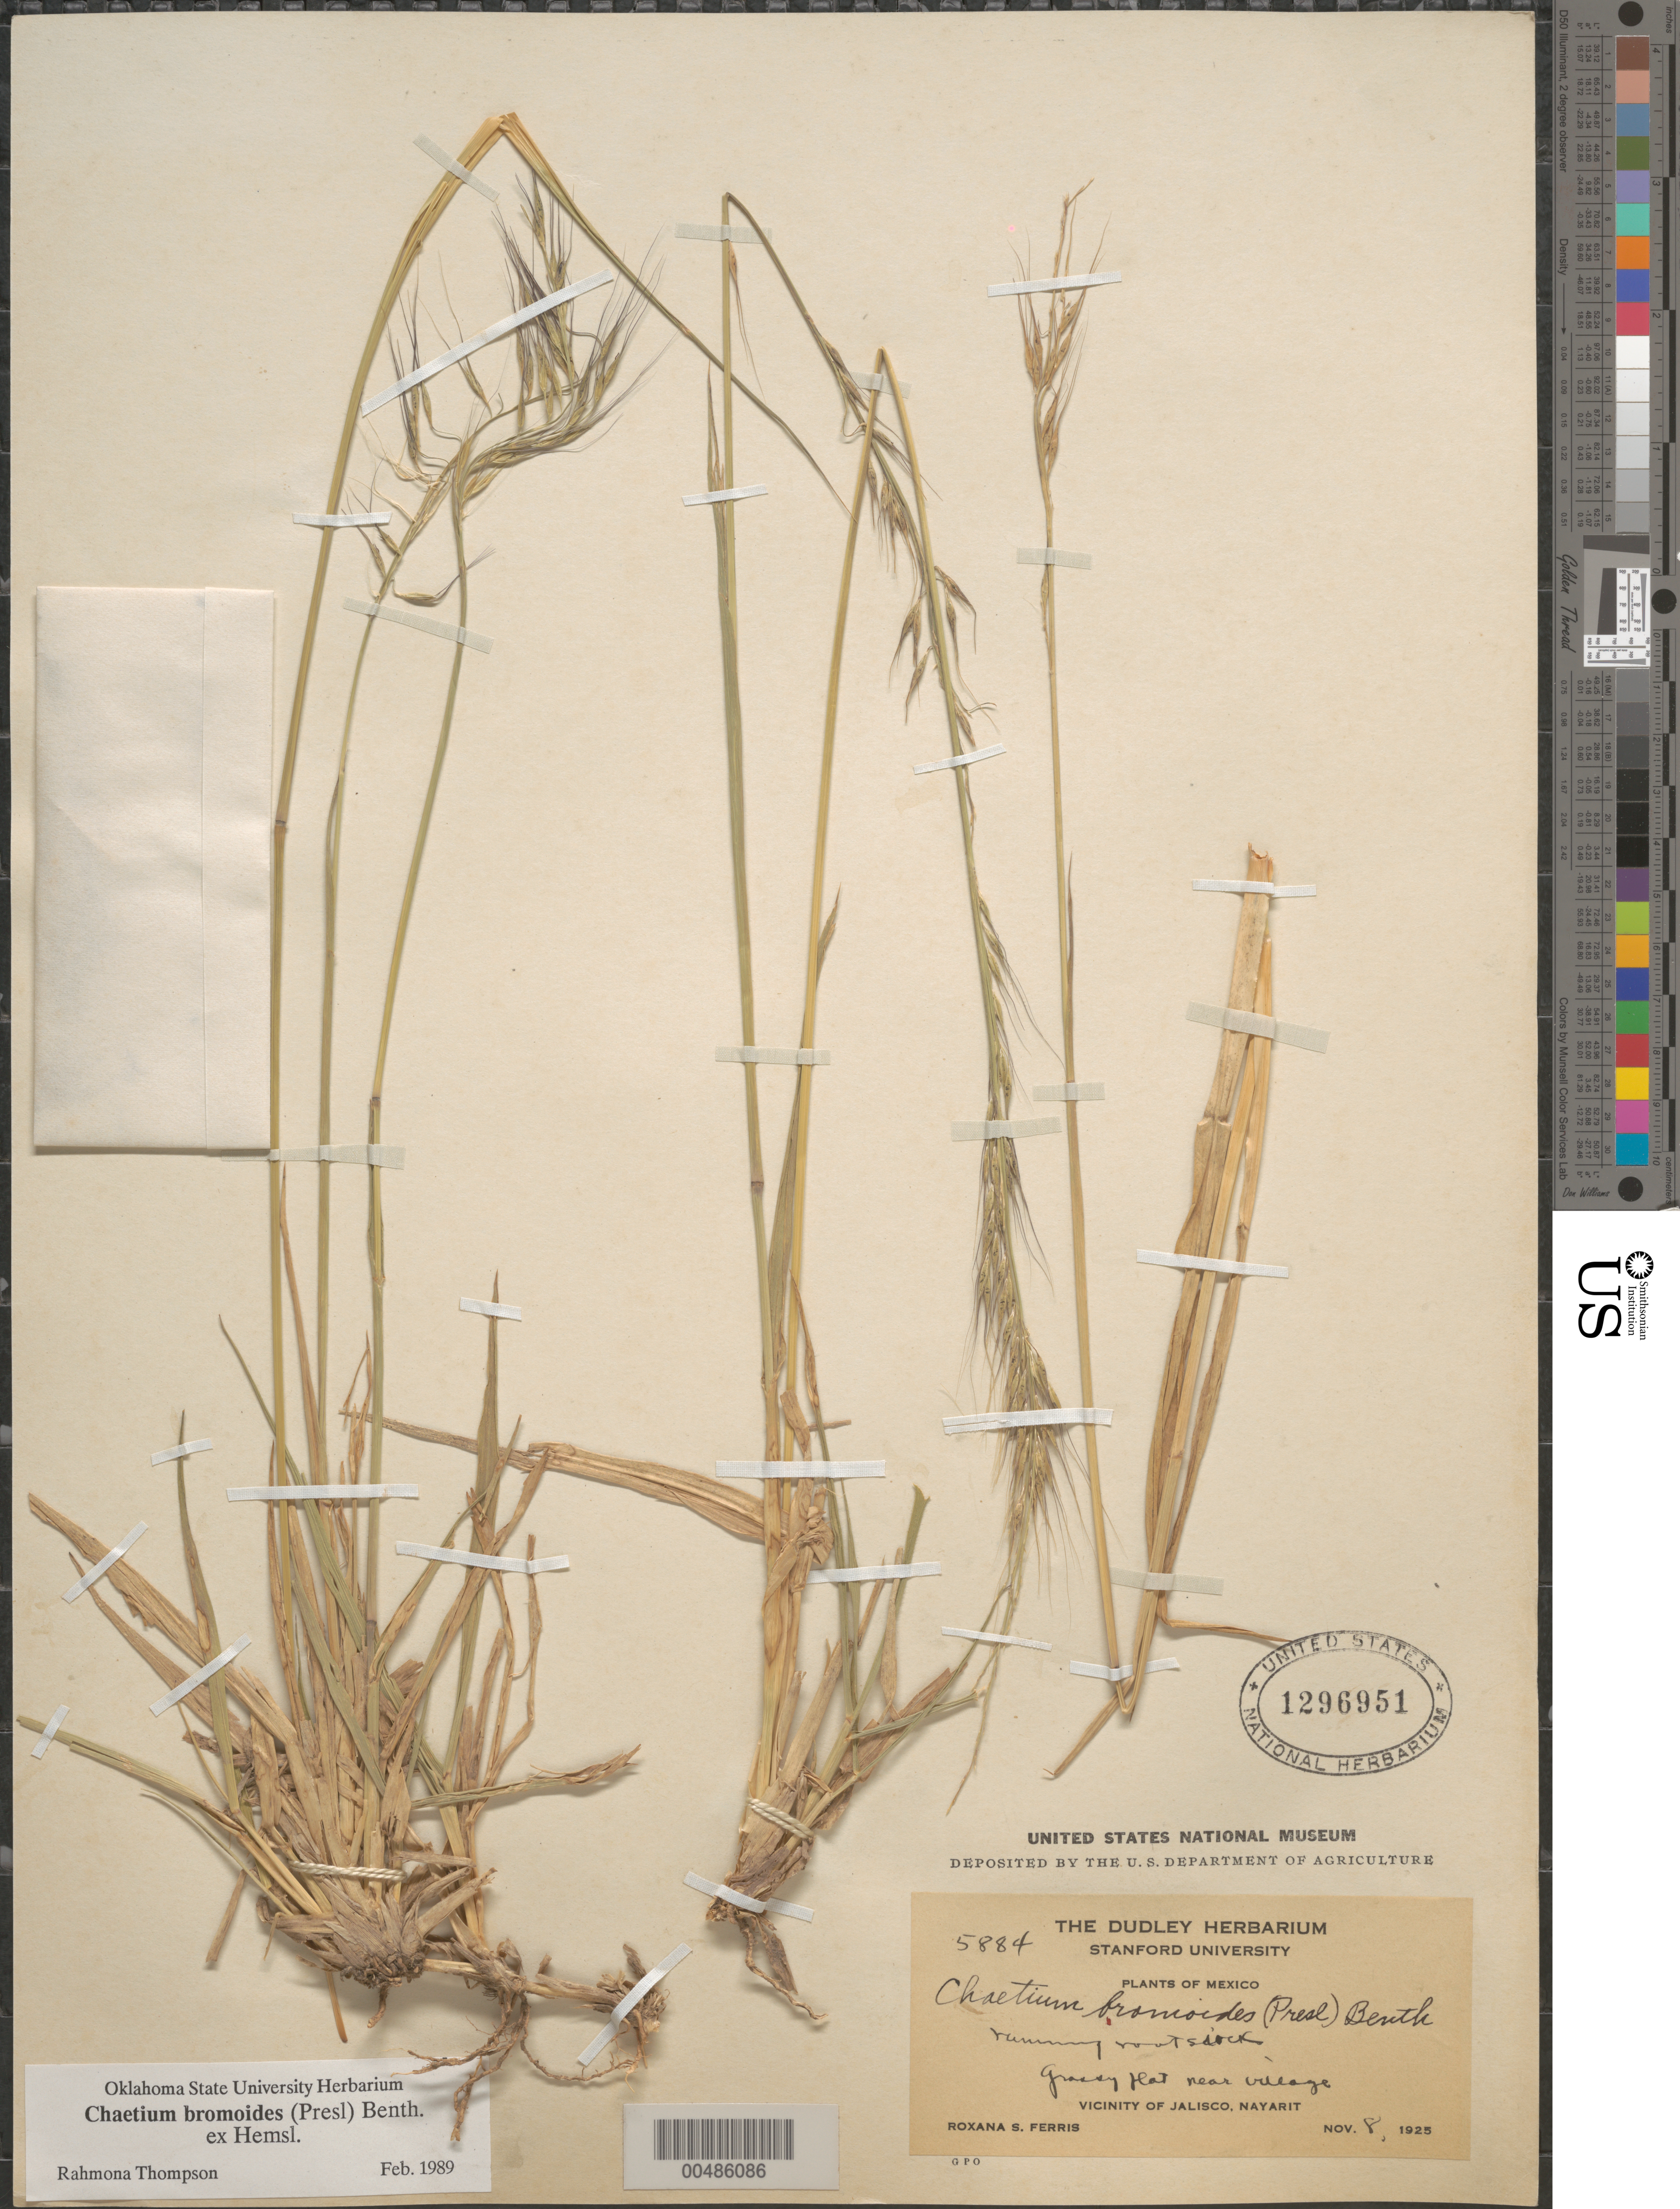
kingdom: Plantae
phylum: Tracheophyta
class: Liliopsida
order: Poales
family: Poaceae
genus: Chaetium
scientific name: Chaetium bromoides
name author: (J. Presl) Benth. ex Hemsl.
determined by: Thompson, R.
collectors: R. S. Ferris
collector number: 5884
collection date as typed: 8 Nov 1925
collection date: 1925-11-08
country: Mexico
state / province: Nayarit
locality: Vicinity of Jalisco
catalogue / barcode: US 1296951